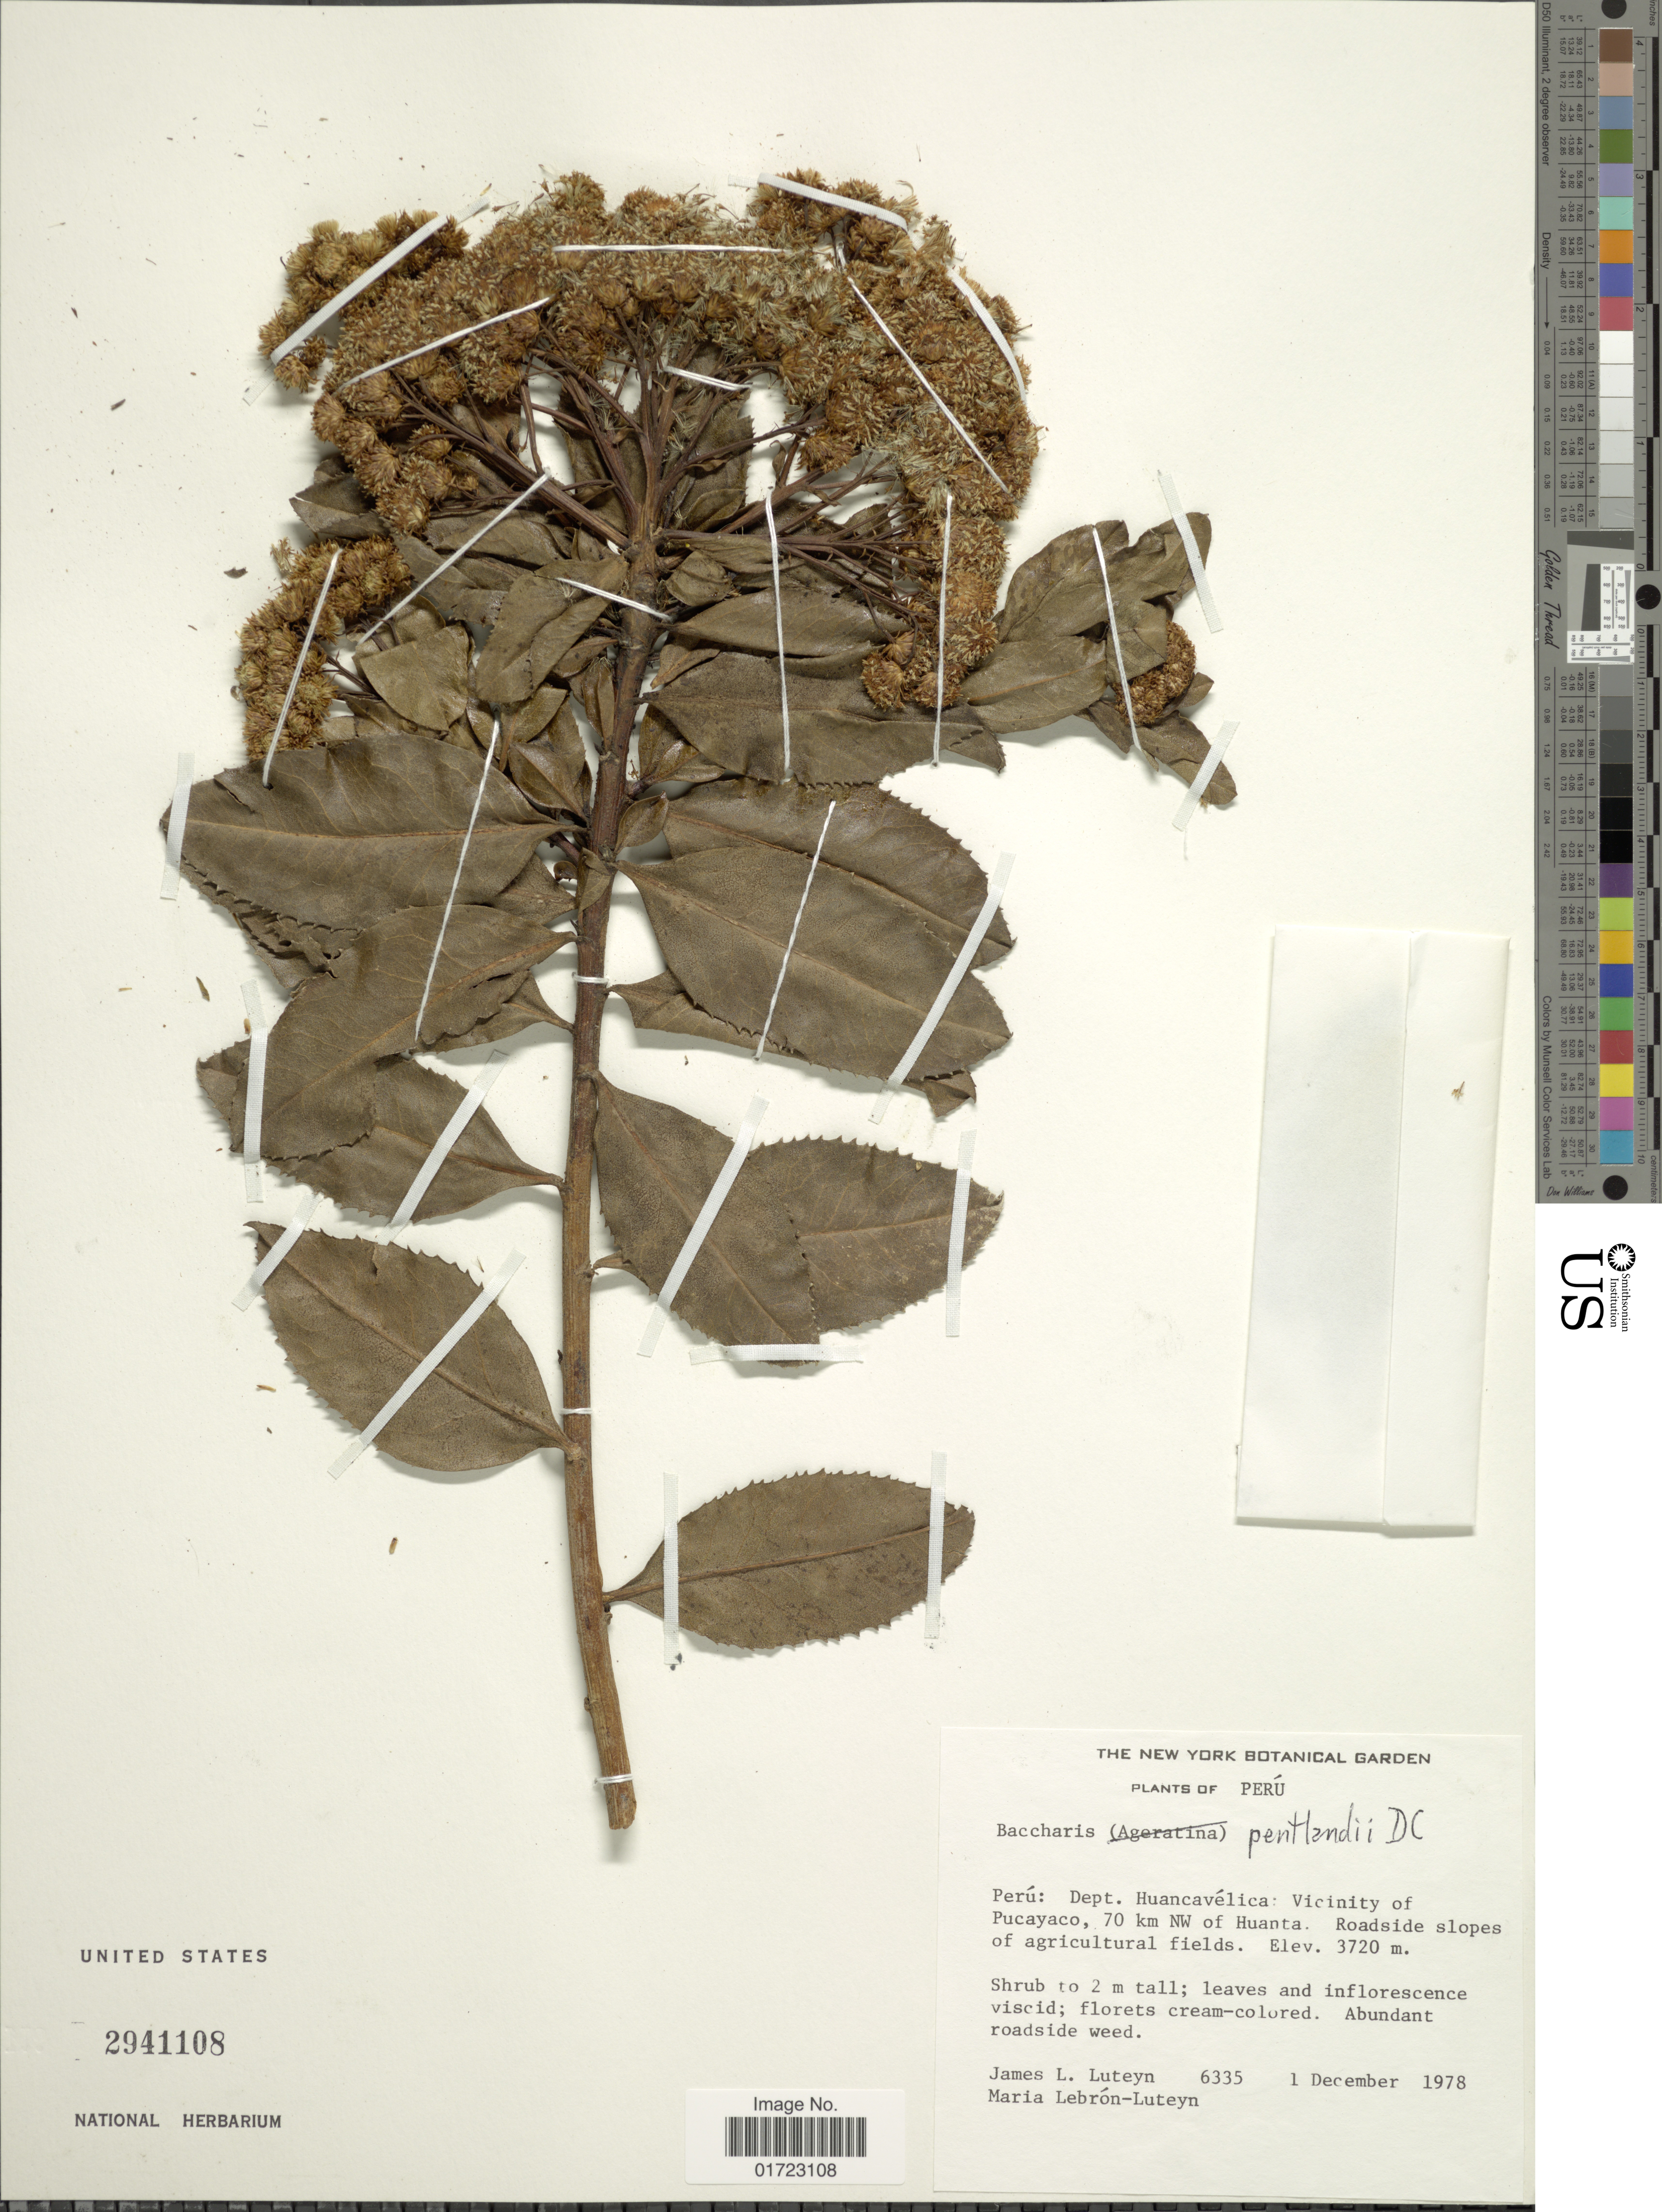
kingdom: Plantae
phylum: Tracheophyta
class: Magnoliopsida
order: Asterales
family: Asteraceae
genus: Baccharis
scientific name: Baccharis pentlandii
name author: DC.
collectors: J. L. Luteyn & M. L. Lebrón-Luteyn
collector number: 6335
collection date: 1978-12-01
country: Peru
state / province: Huancavelica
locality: Vicinity of Pucayaco, 70 km Nw of Huanta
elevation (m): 3720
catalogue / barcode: US 2941108